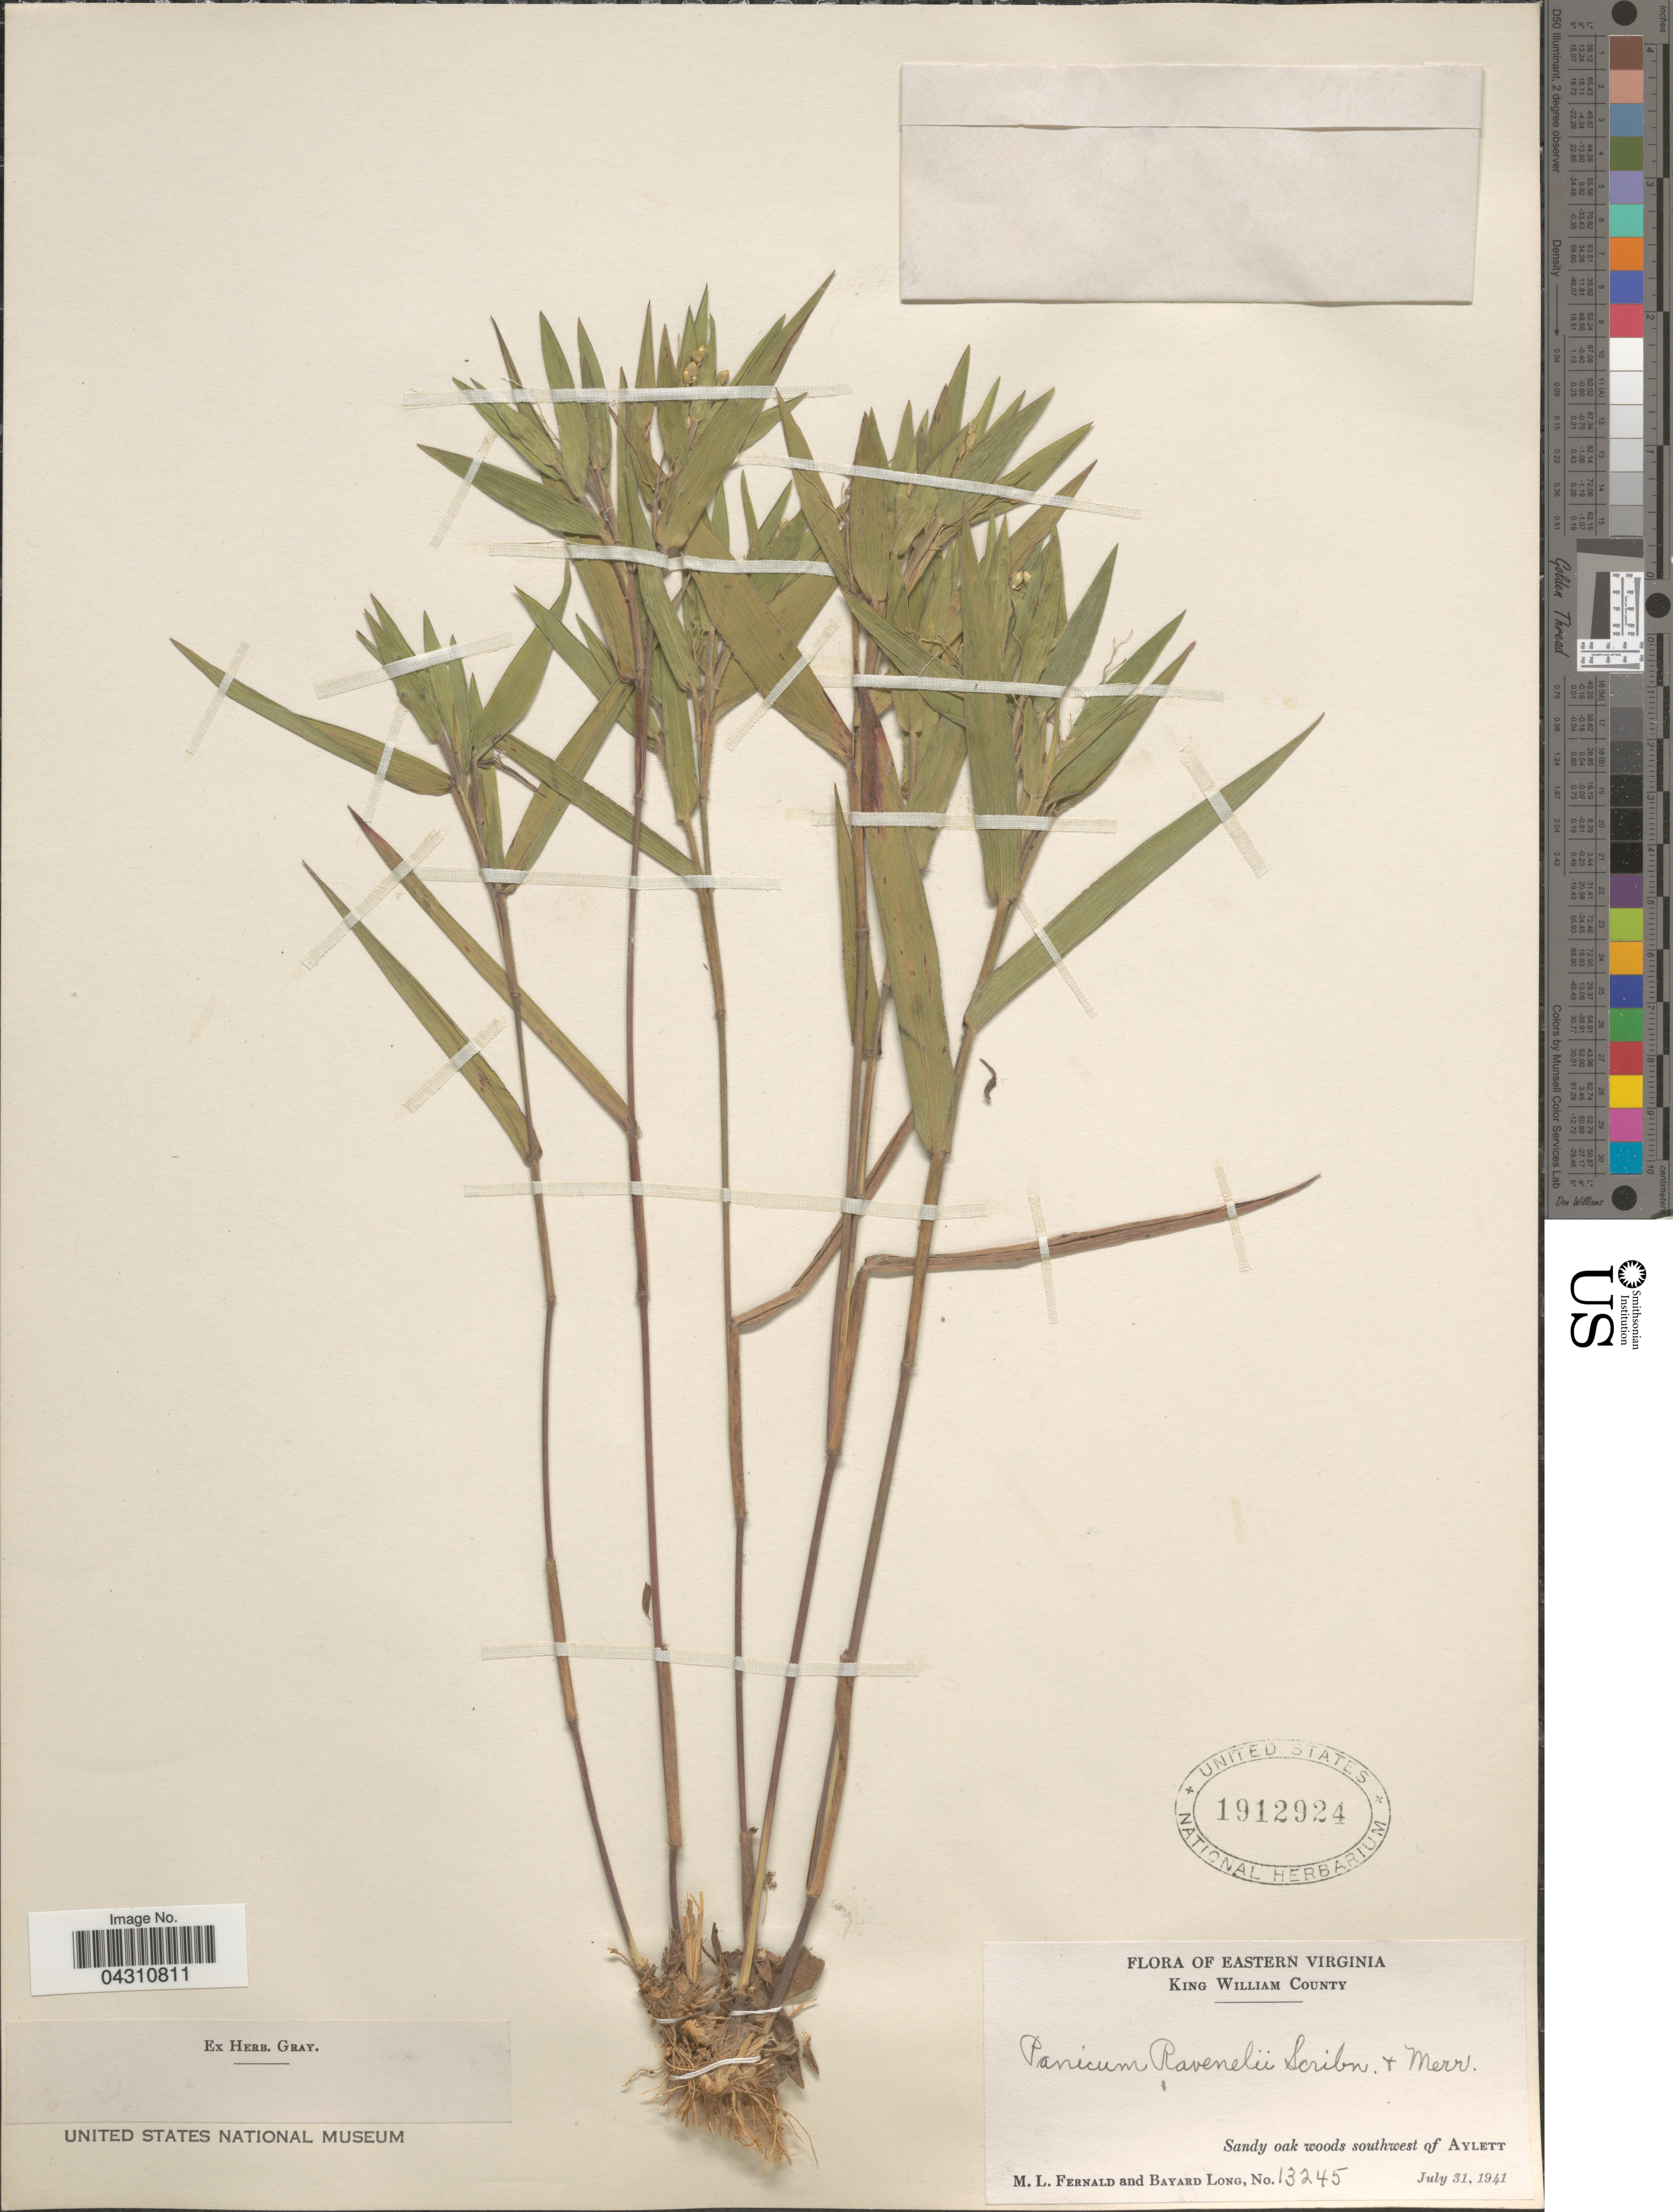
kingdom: Plantae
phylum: Tracheophyta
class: Liliopsida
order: Poales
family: Poaceae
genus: Dichanthelium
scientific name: Dichanthelium ravenelii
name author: (Scribn. & Merr.) Gould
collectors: M. L. Fernald & B. Long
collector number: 13245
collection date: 1941-07-31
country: United States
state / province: Virginia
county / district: King William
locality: Eastern Virginia. King William County. Sandy oak woods southwest of Aylett.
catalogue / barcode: US 1912924